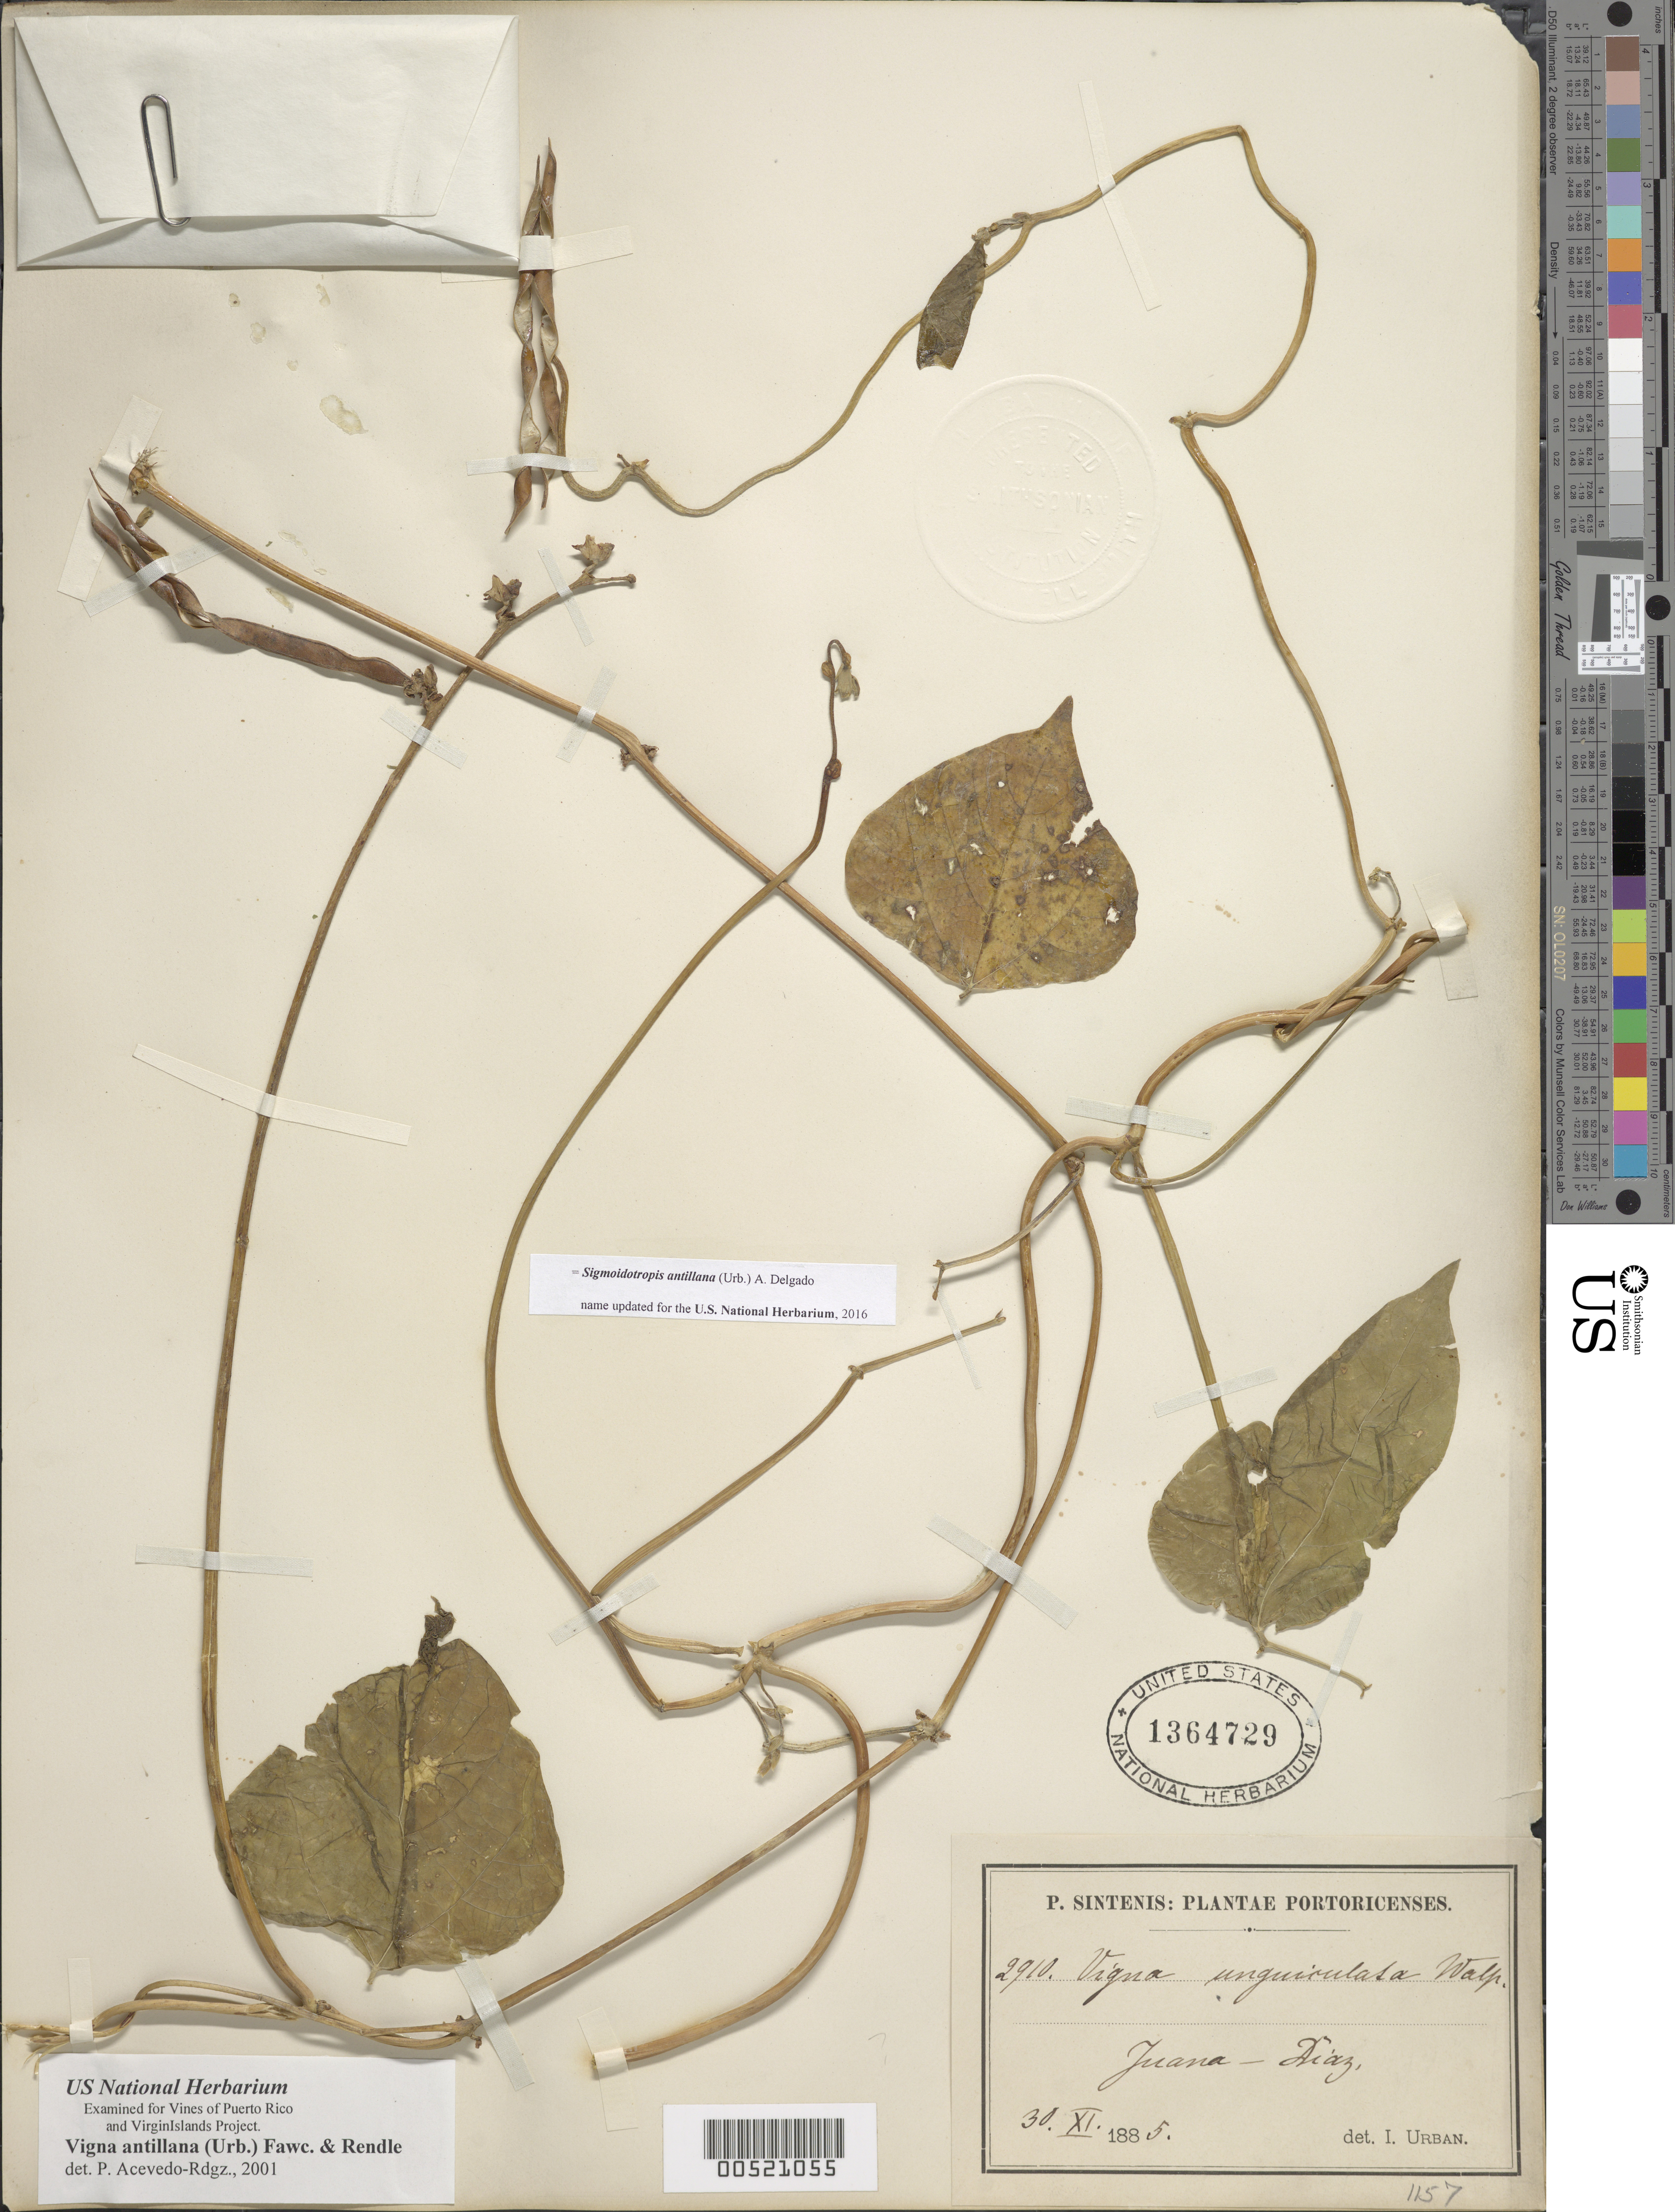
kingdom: Plantae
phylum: Tracheophyta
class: Magnoliopsida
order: Fabales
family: Fabaceae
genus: Sigmoidotropis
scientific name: Sigmoidotropis antillana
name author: (Urb.) A. Delgado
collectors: P. Sintenis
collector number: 2910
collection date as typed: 30 Nov 1885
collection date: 1885-11-30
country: Puerto Rico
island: Greater Antilles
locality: Juana Diaz.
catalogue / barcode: US 1364729